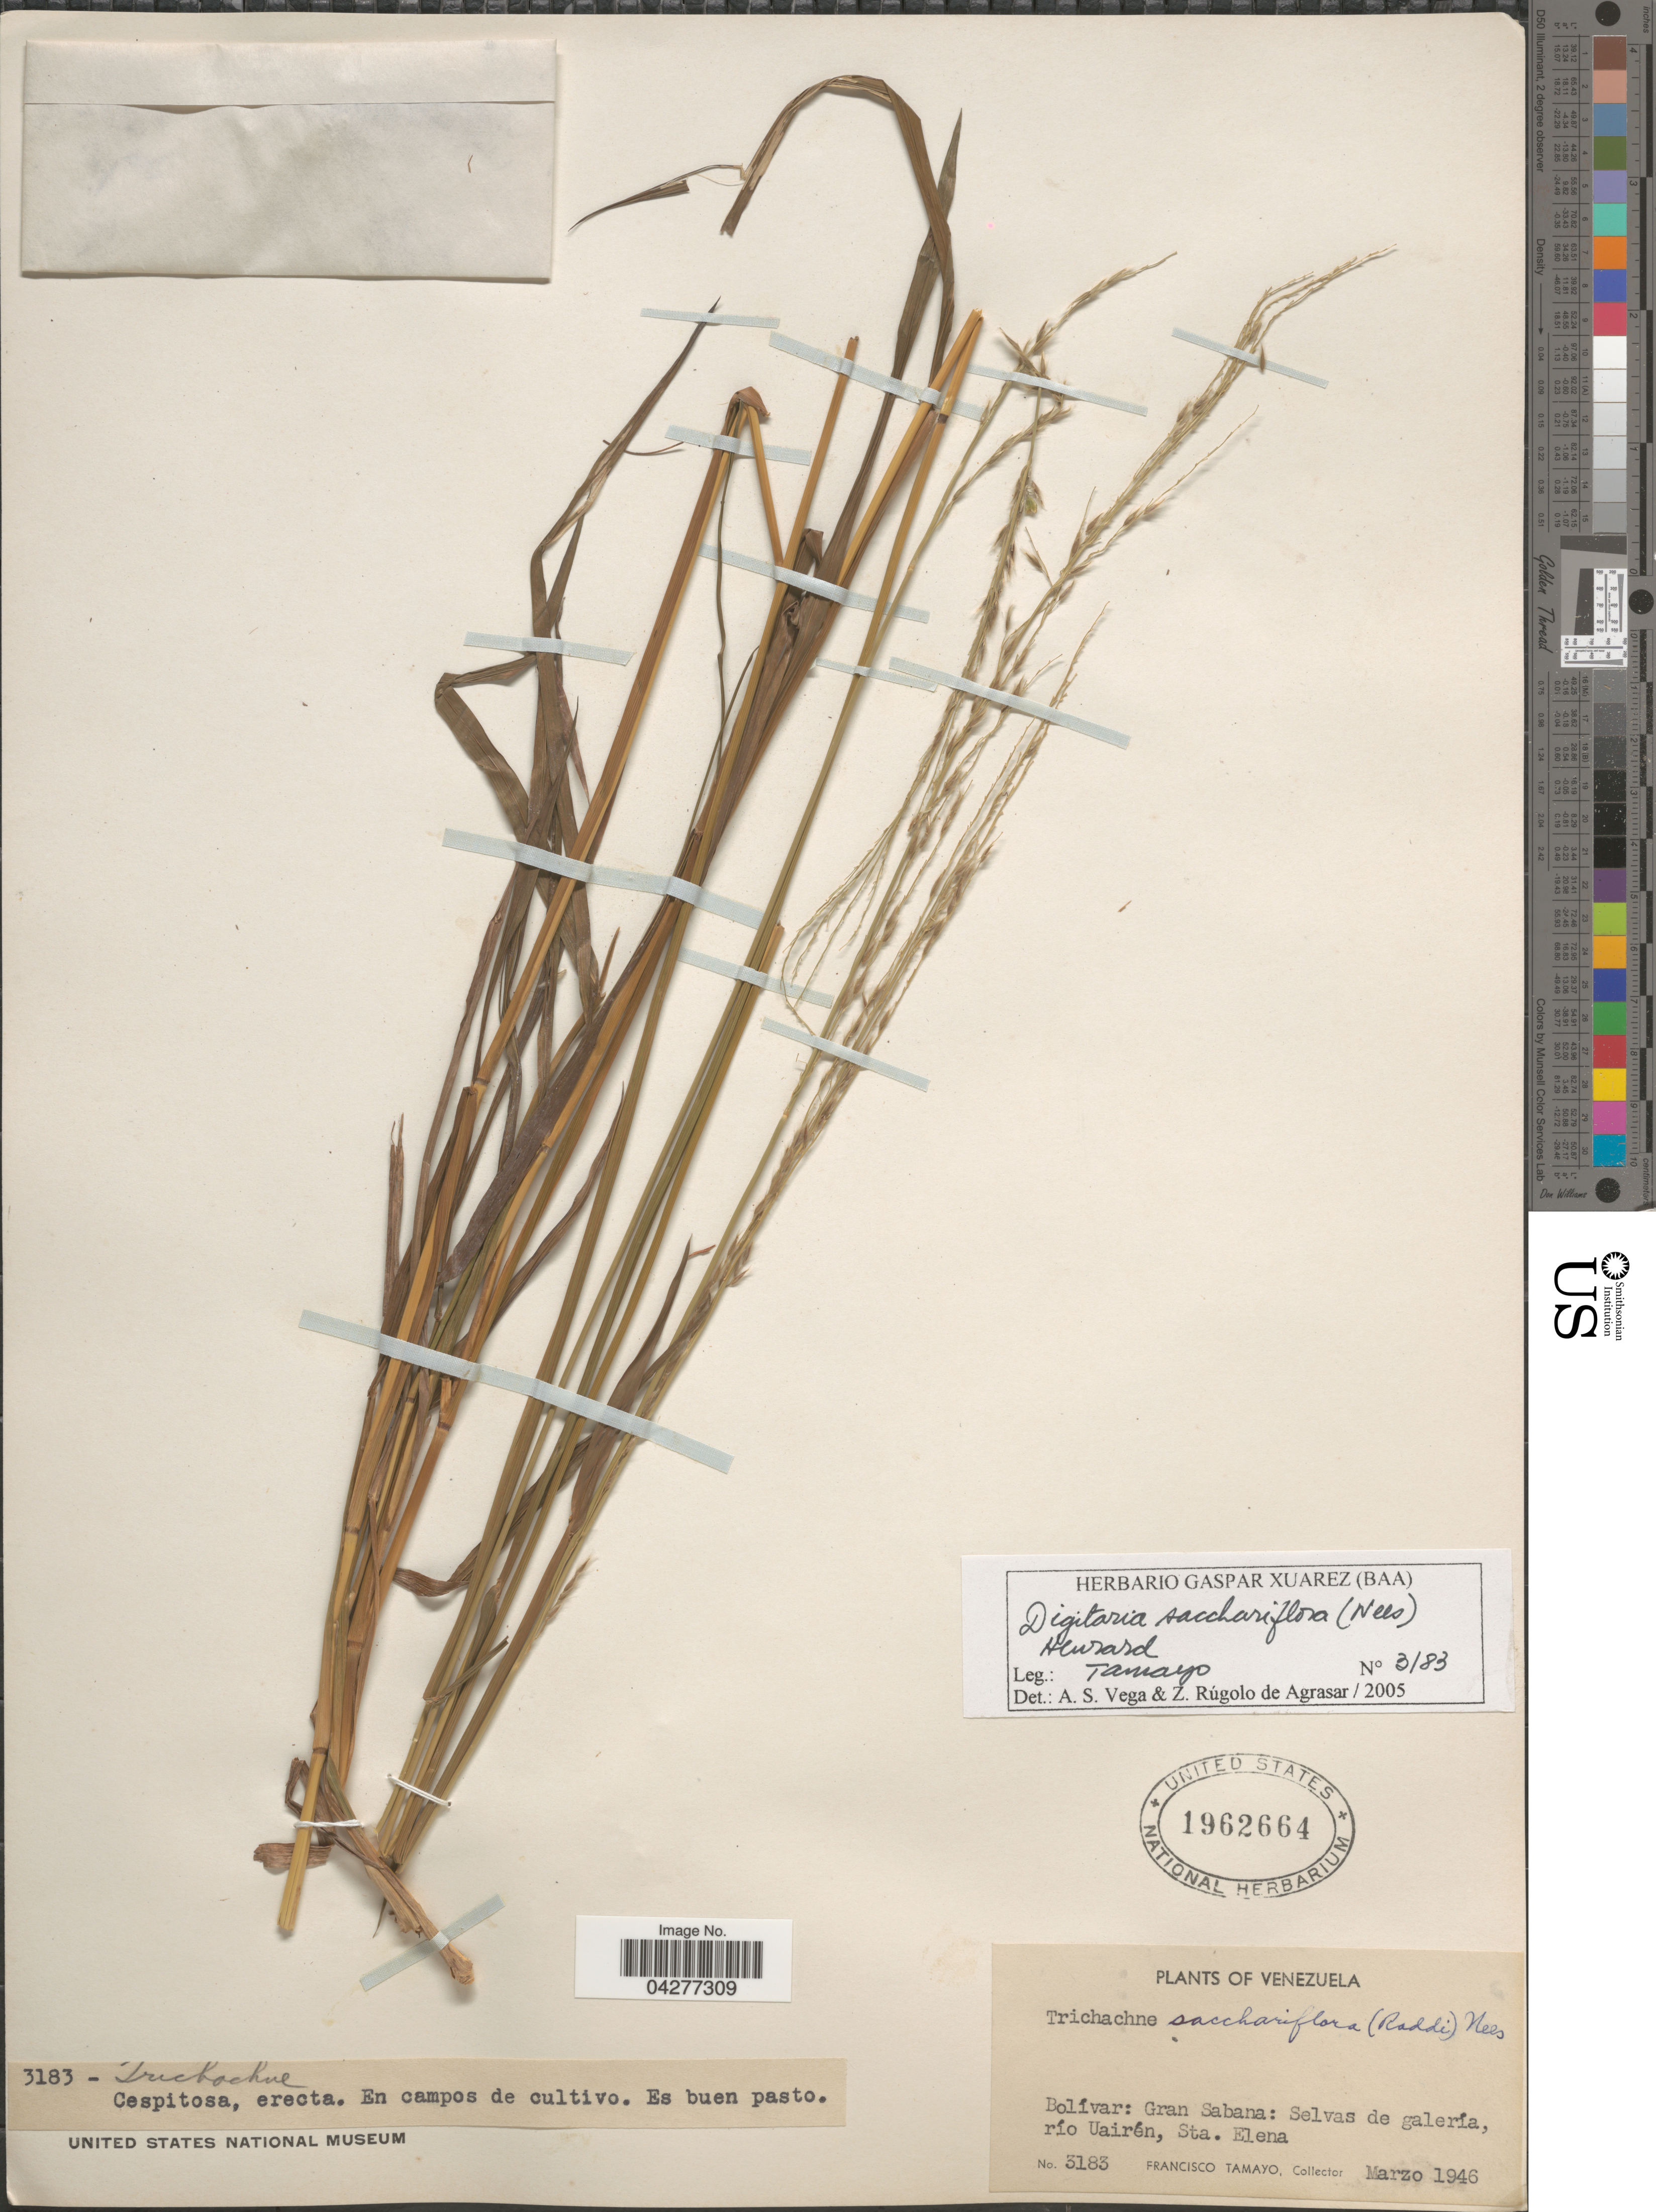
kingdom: Plantae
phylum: Tracheophyta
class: Liliopsida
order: Poales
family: Poaceae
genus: Digitaria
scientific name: Digitaria sacchariflora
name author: (Nees) Henr.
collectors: F. Tamayo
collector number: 3183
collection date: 1946-03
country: Venezuela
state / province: Bolivar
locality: Gran Sabana: Selvas de galería, río Uairén, Sta. Elena. Cespitosa, erecta. En campos de cultivo.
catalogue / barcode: US 1962664